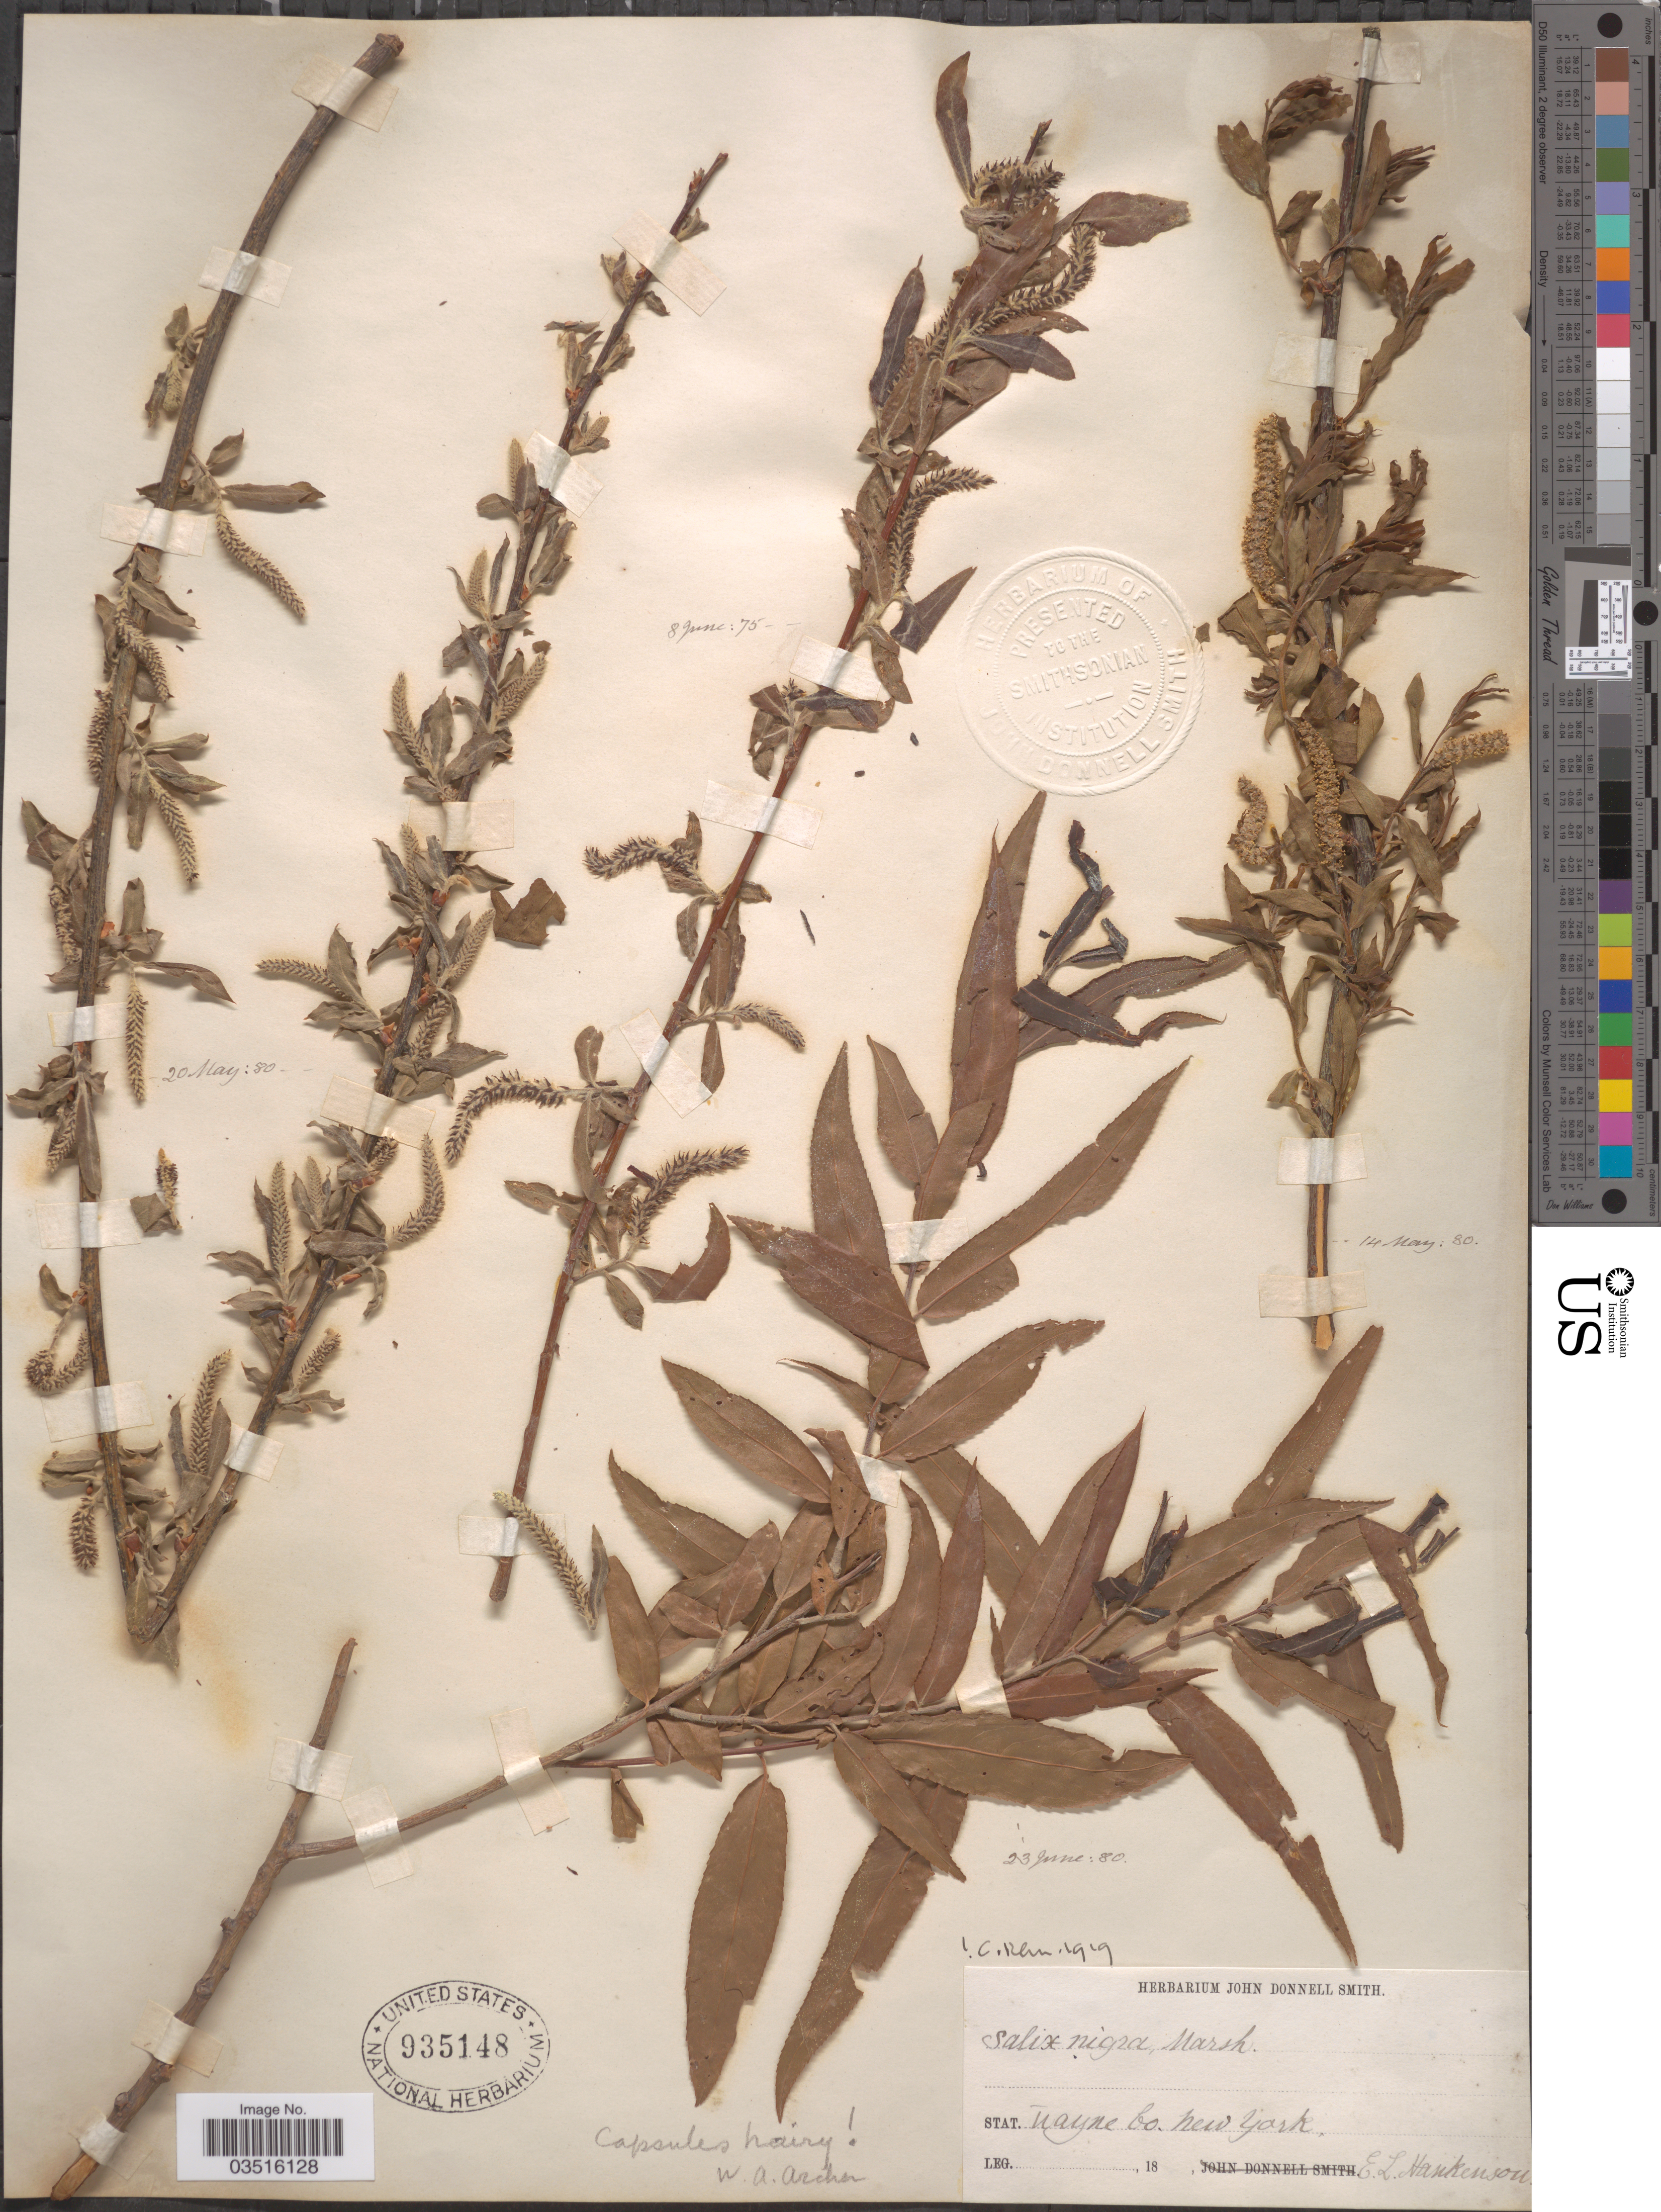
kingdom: Plantae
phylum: Tracheophyta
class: Magnoliopsida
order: Malpighiales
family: Salicaceae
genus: Salix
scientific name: Salix nigra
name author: Marshall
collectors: E. Hankenson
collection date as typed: Transcribed d/m/y: 23/6/80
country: United States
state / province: New York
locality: Stat. Wayne Co.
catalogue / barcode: US 935148